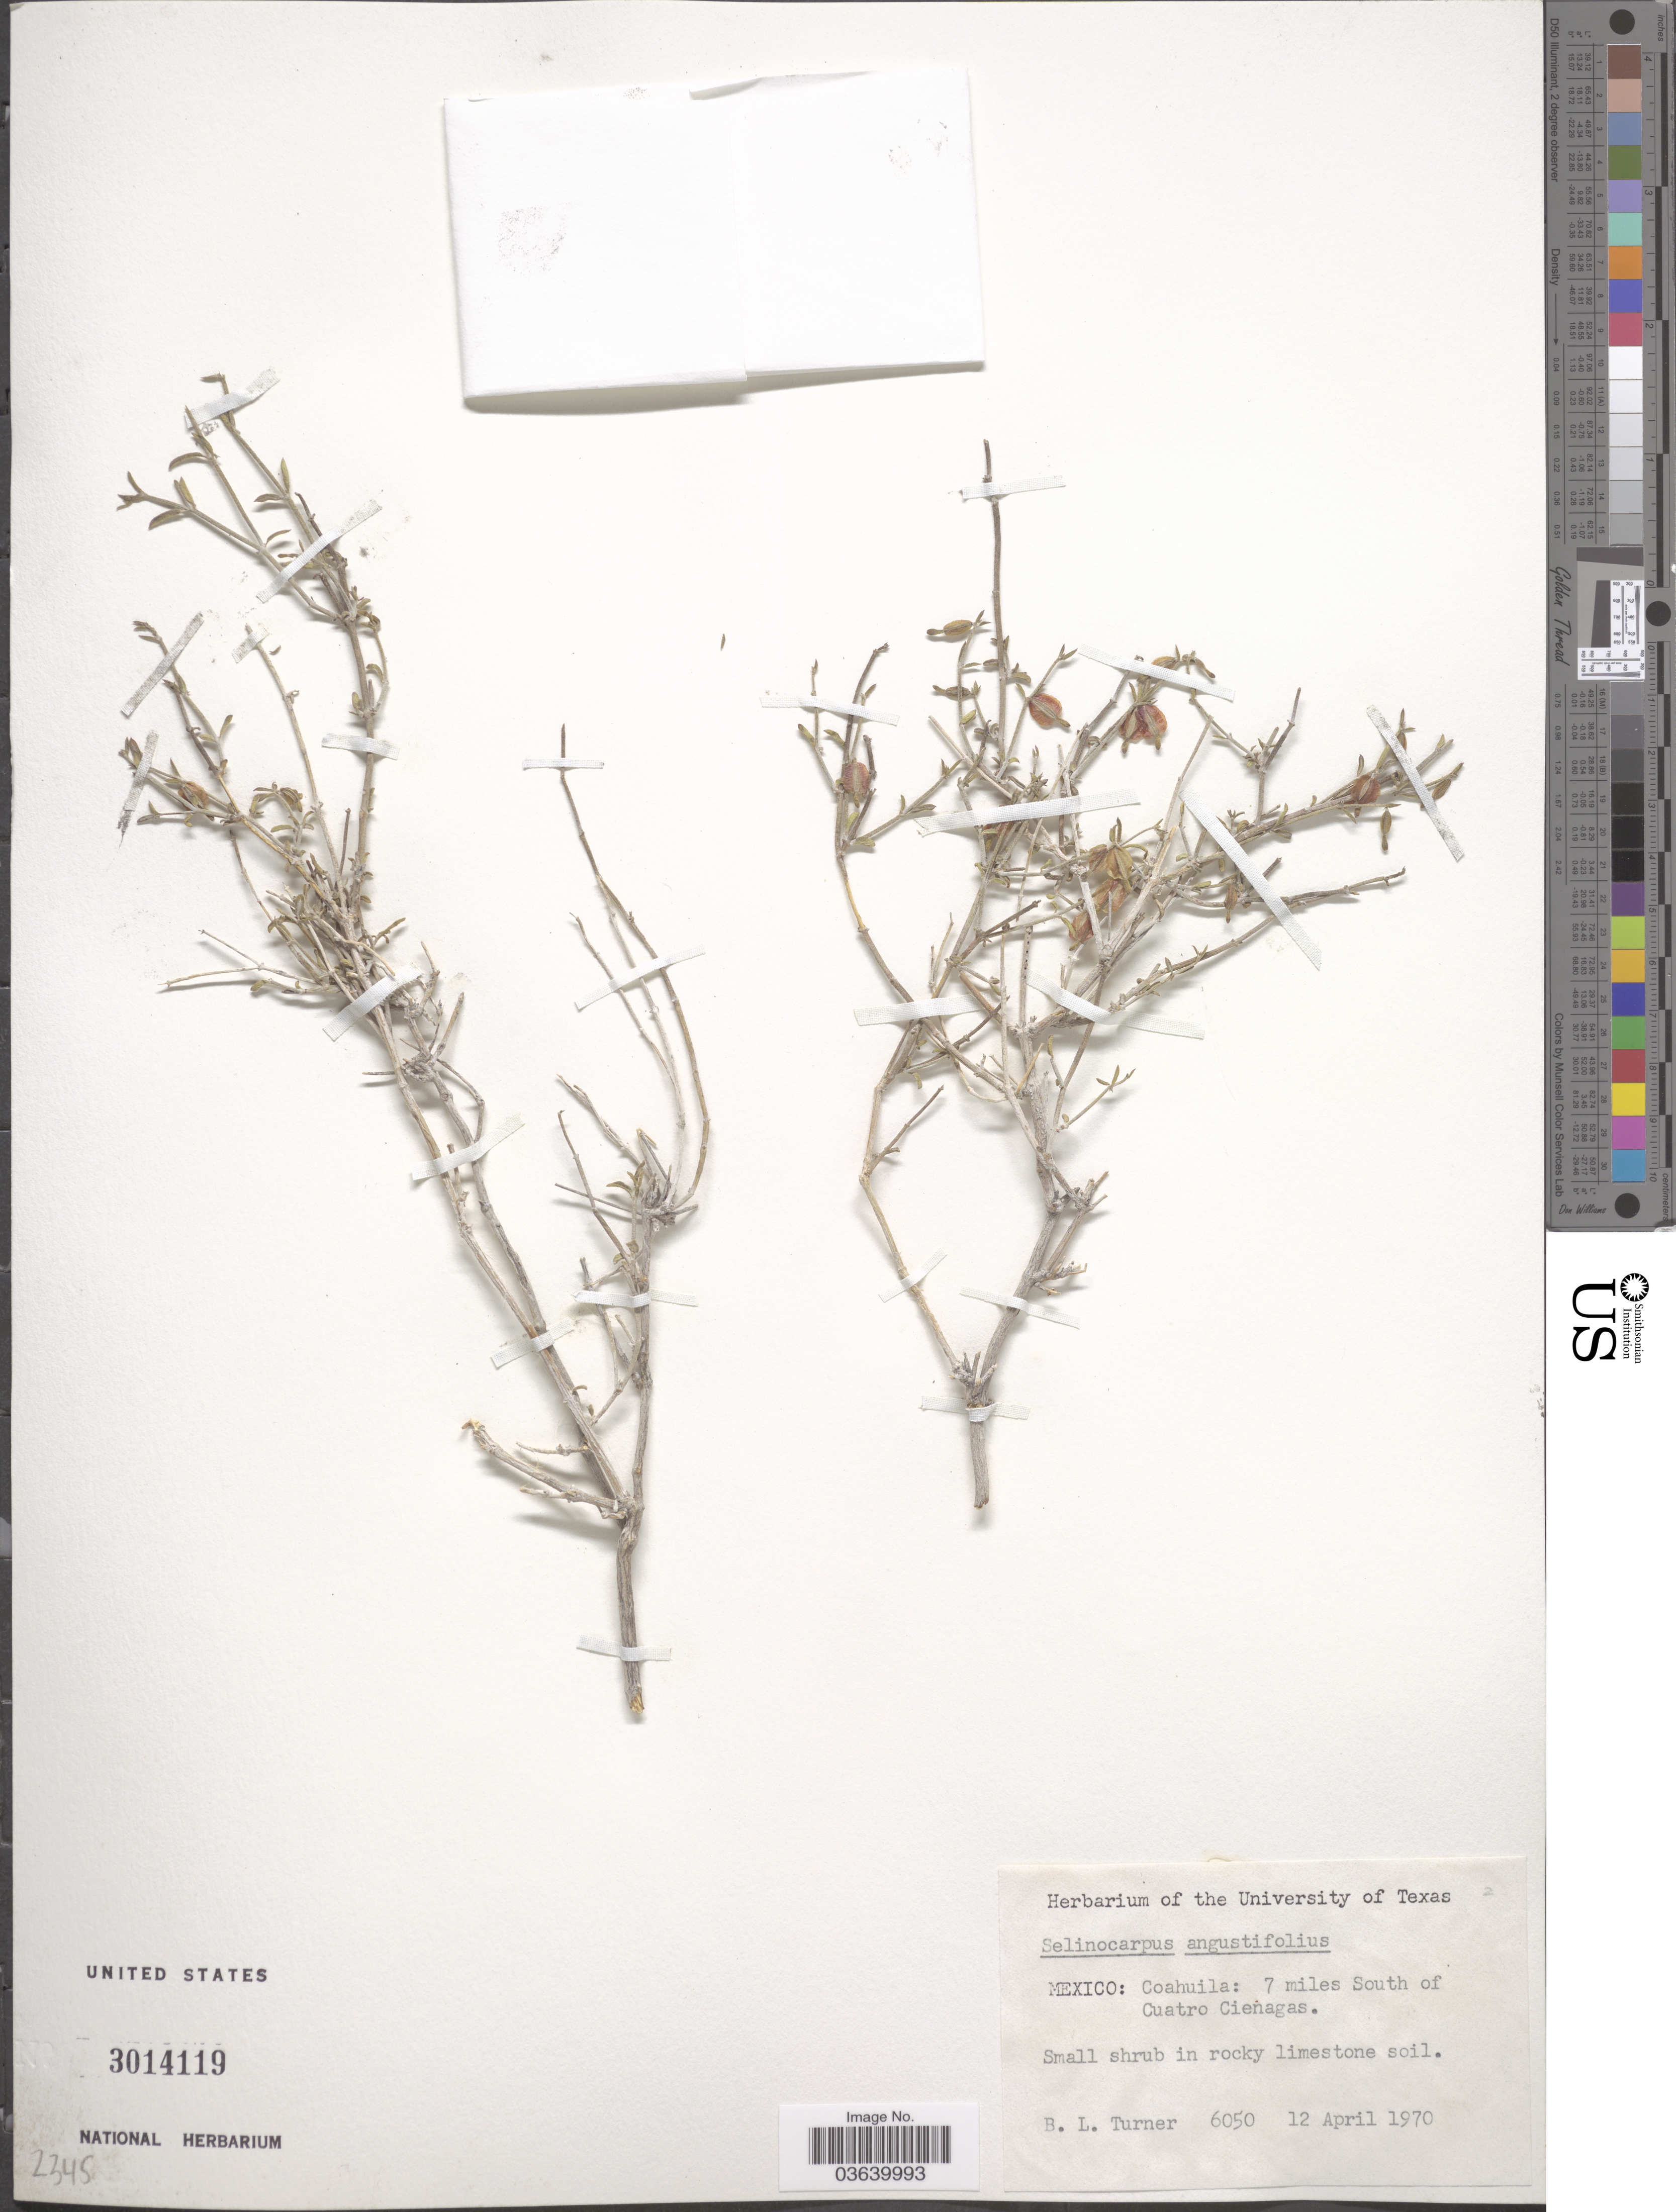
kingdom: Plantae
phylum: Tracheophyta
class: Magnoliopsida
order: Caryophyllales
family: Nyctaginaceae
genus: Acleisanthes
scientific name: Acleisanthes angustifolius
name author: (Torr.) R.A. Levin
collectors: B. L. Turner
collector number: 6050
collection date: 1970-04-12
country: Mexico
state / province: Coahuila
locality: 7 miles South of Cuatro Cienagas.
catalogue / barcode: US 3014119